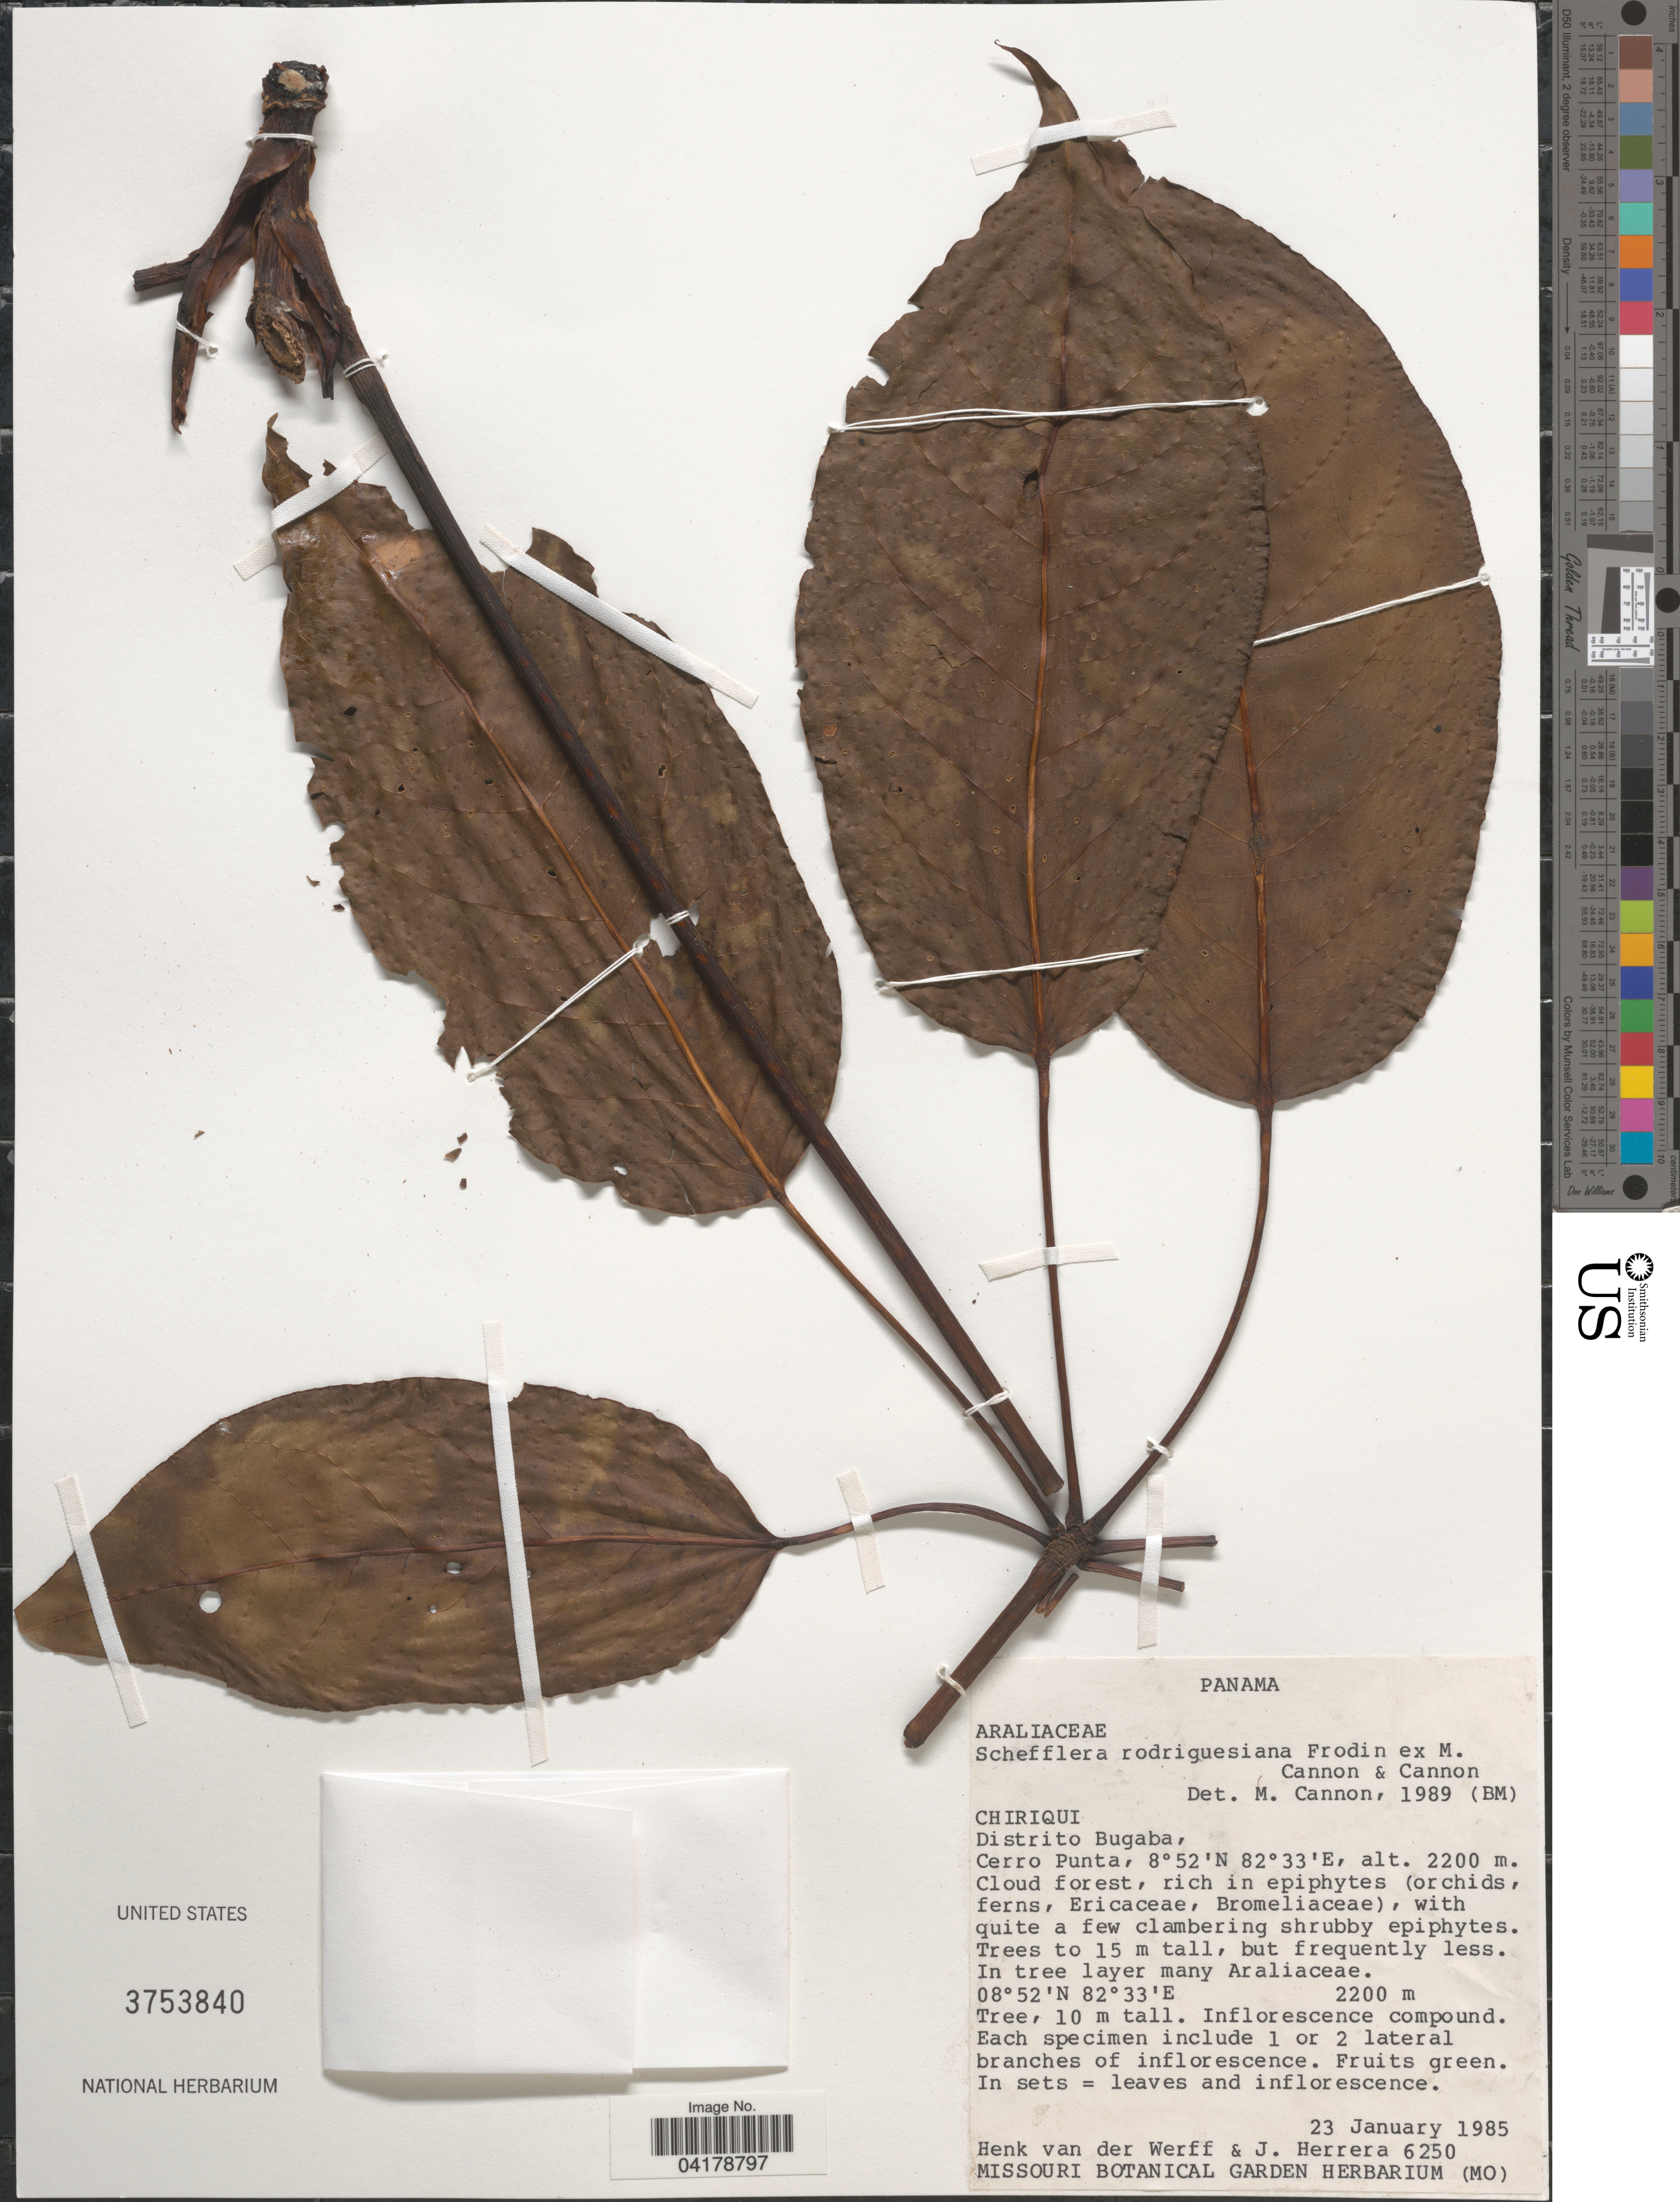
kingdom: Plantae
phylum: Tracheophyta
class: Magnoliopsida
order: Apiales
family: Araliaceae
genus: Schefflera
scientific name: Schefflera rodriguesiana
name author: Frodin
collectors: H. van der Werff & J. Herrera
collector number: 6250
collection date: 1985-01-23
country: Panama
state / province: Chiriqui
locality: Distrito Bugaba, Cerro Punta.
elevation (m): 2200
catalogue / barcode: US 3753840